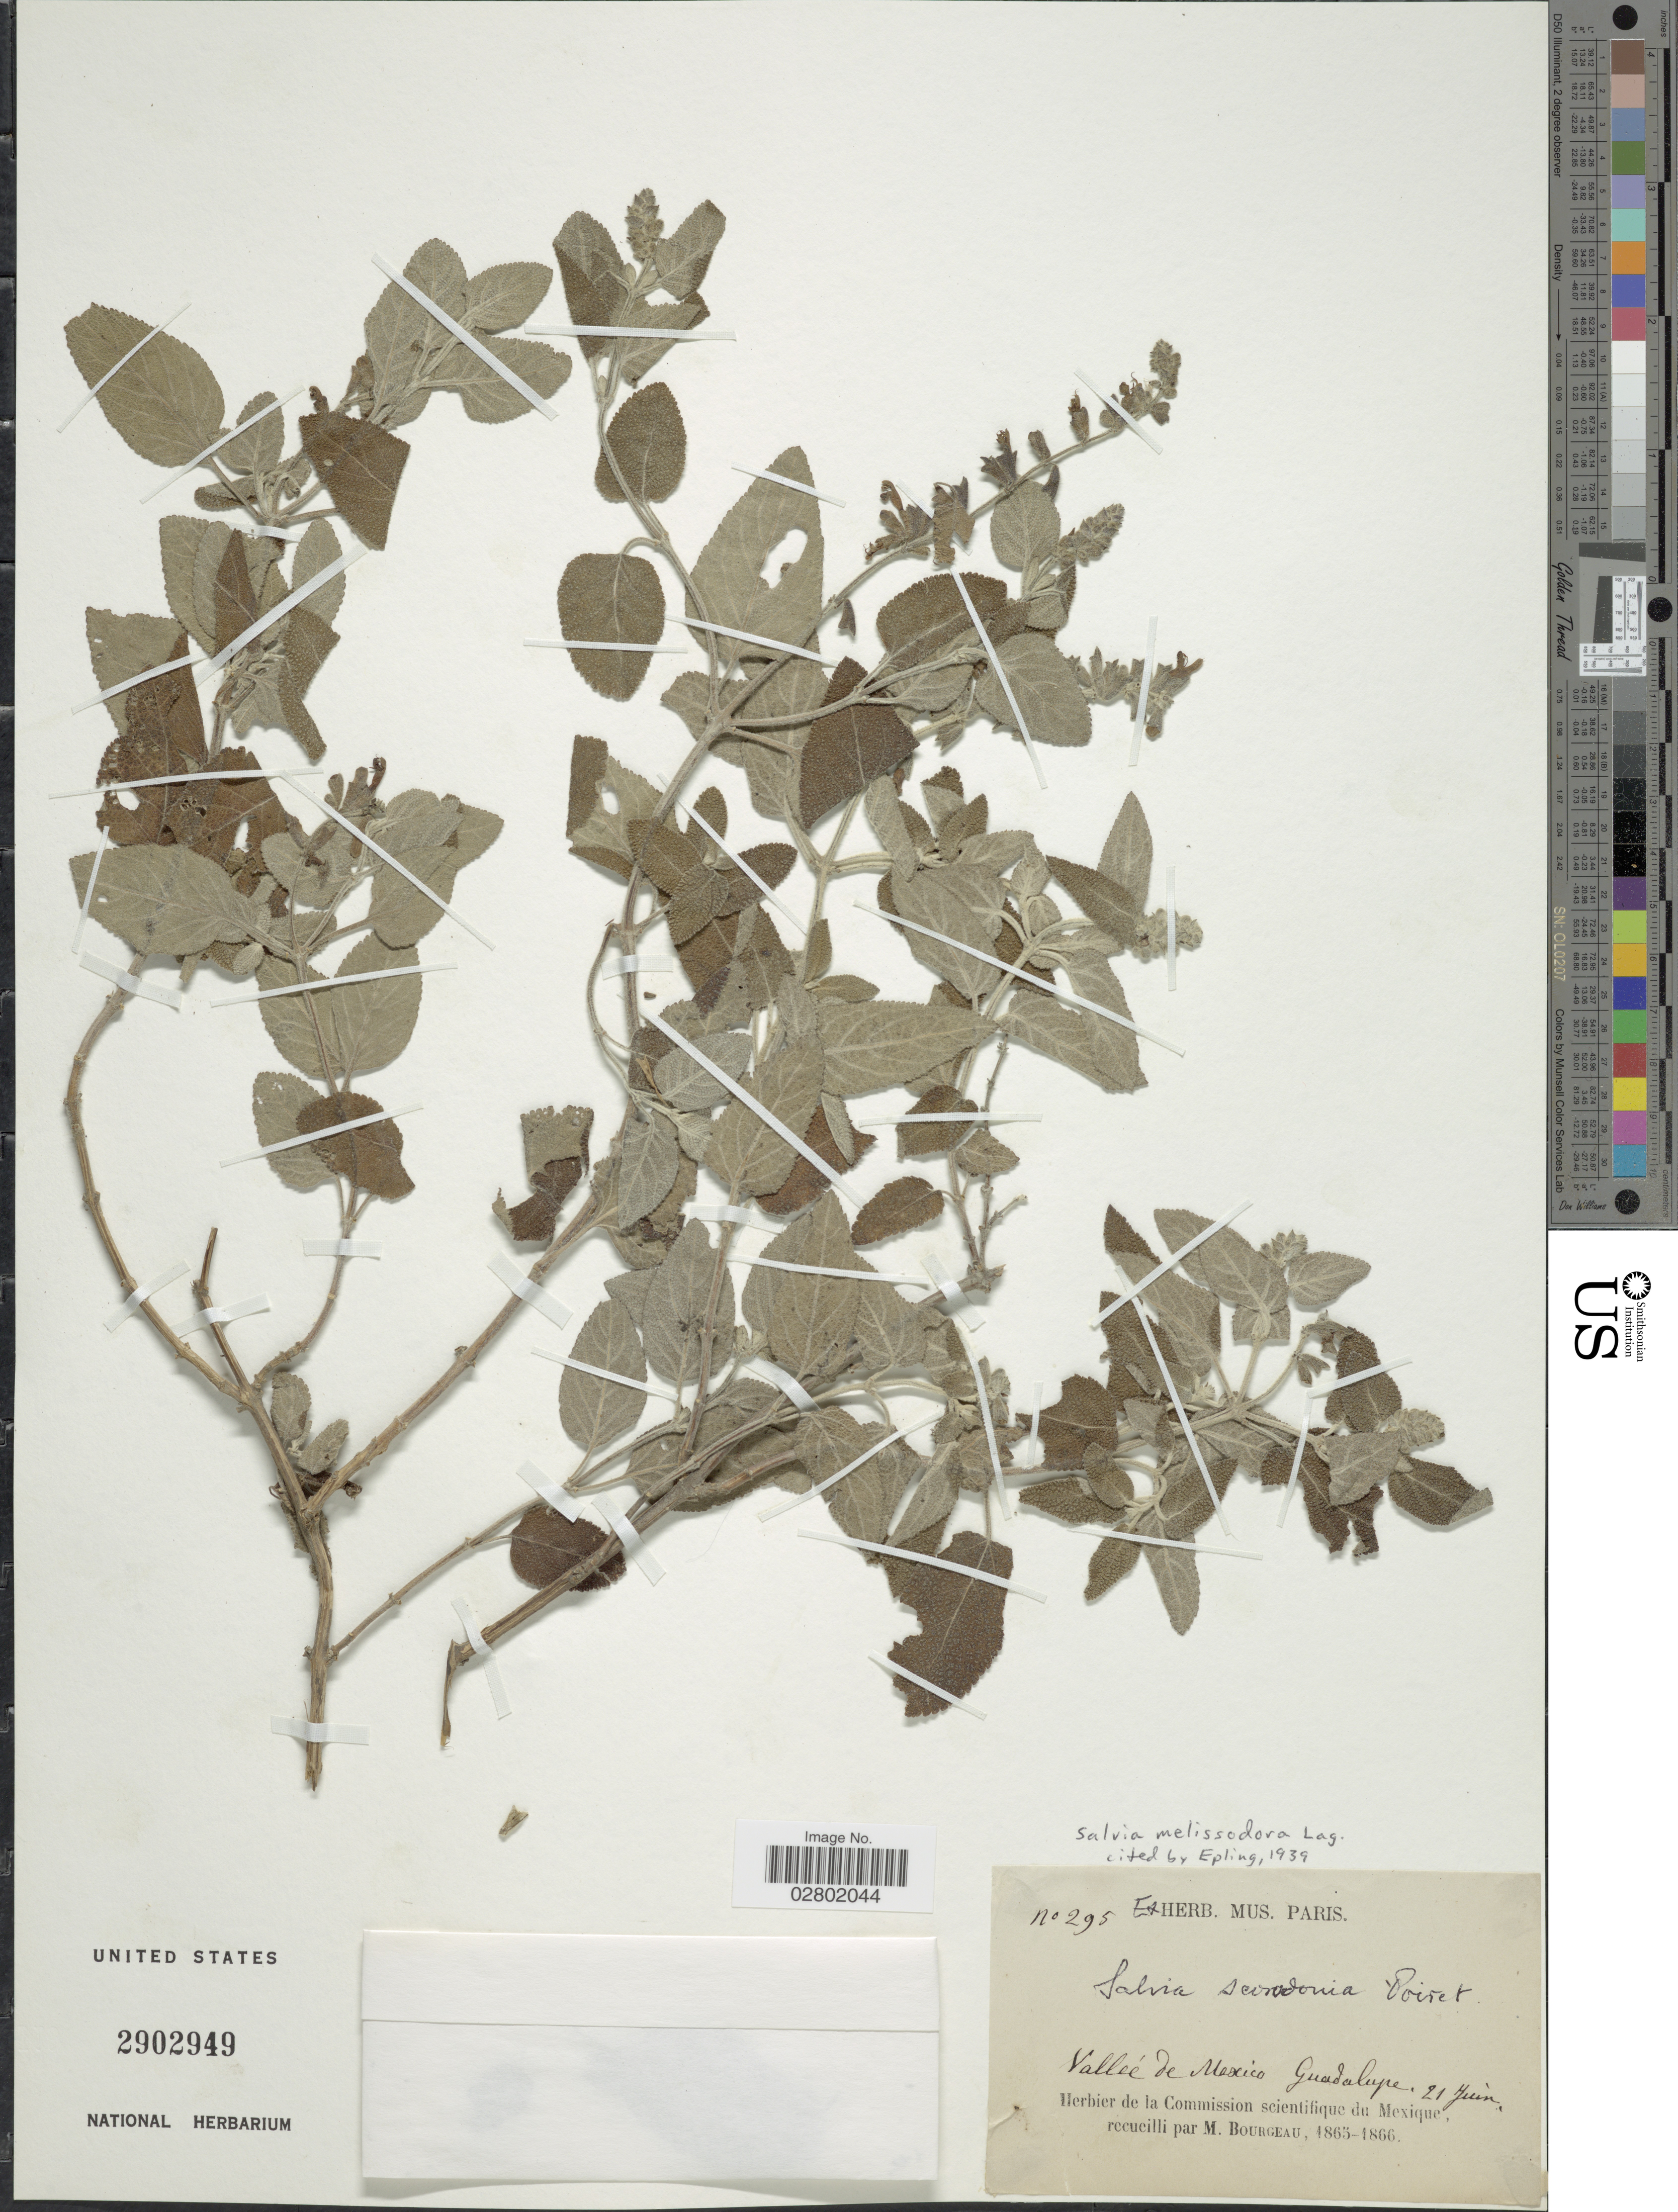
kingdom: Plantae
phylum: Tracheophyta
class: Magnoliopsida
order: Lamiales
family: Lamiaceae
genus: Salvia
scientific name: Salvia melissodora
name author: Lag.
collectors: M. Bourgeau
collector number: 295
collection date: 1865-06-21/1866-06-21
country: Mexico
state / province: México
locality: Vallée de Mexico, Guadalupe.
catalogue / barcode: US 2902949